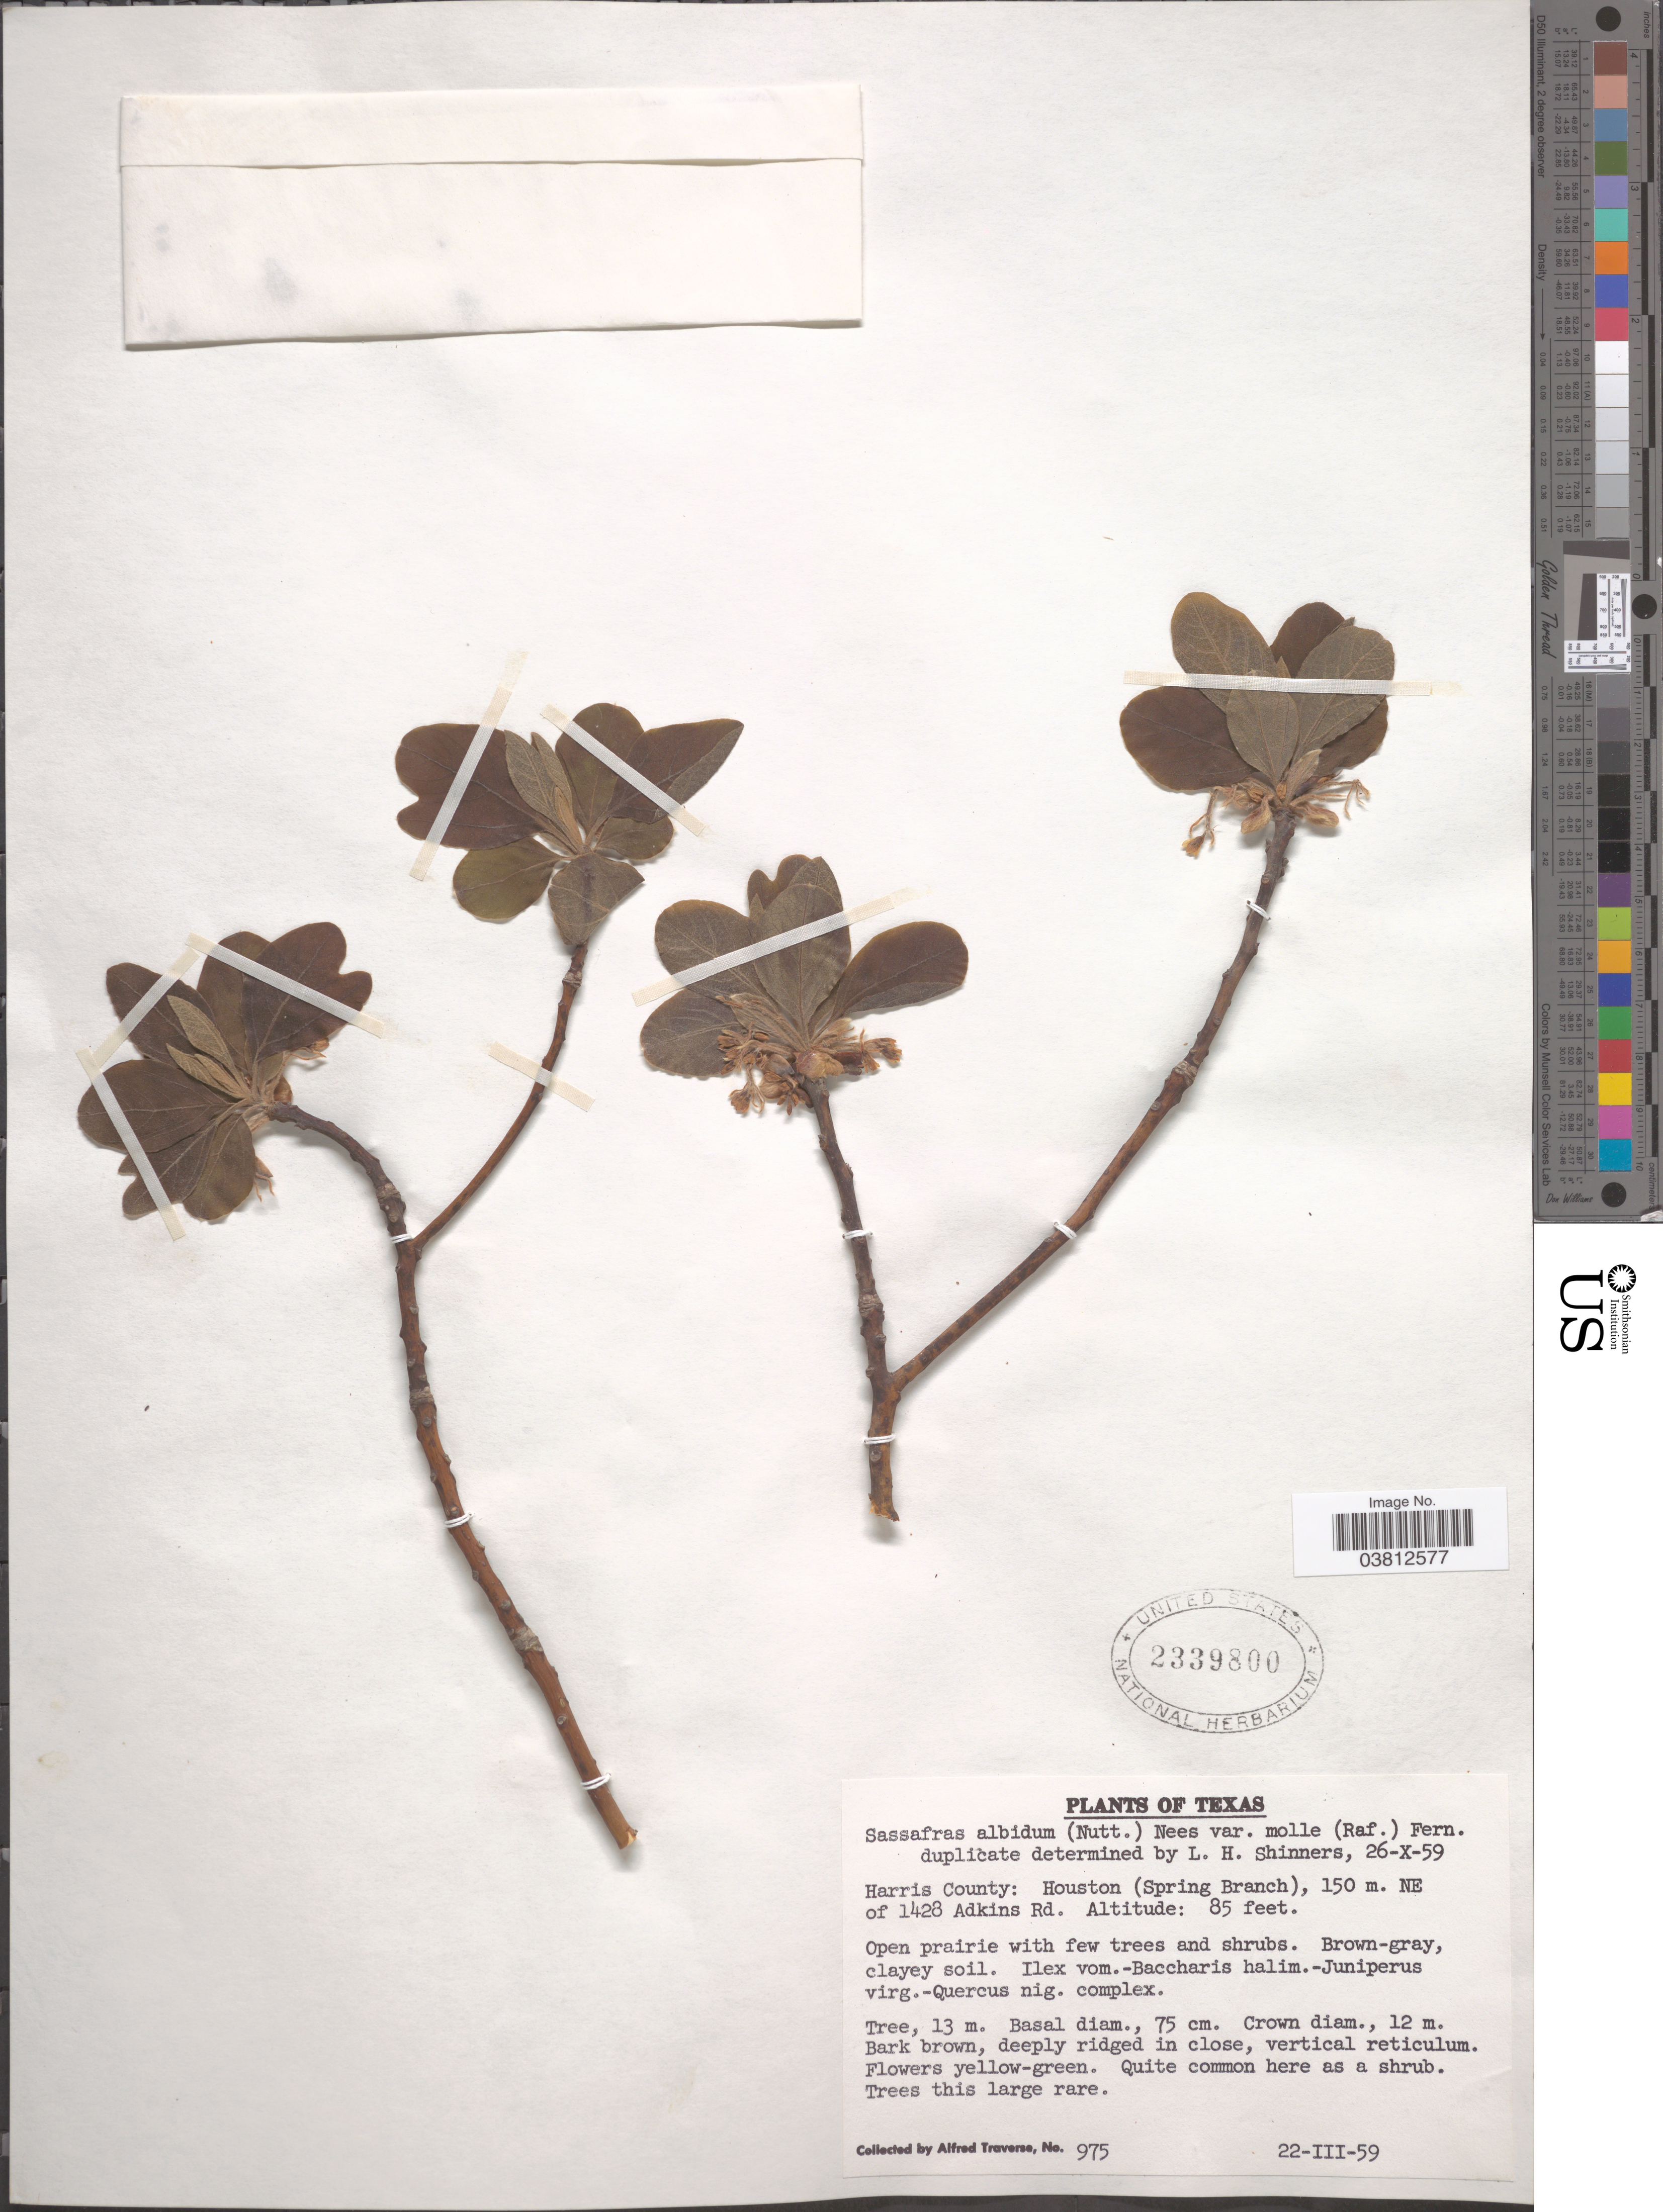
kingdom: Plantae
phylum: Tracheophyta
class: Magnoliopsida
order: Laurales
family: Lauraceae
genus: Sassafras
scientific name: Sassafras albidum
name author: (Nutt.) Nees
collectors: A. Traverse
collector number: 975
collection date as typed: Transcribed d/m/y: 22/3/59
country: United States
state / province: Texas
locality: Harris County: Houston (Spring Branch), 150 m. NE of 1428 Adkins Rd.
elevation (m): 26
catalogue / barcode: US 239800